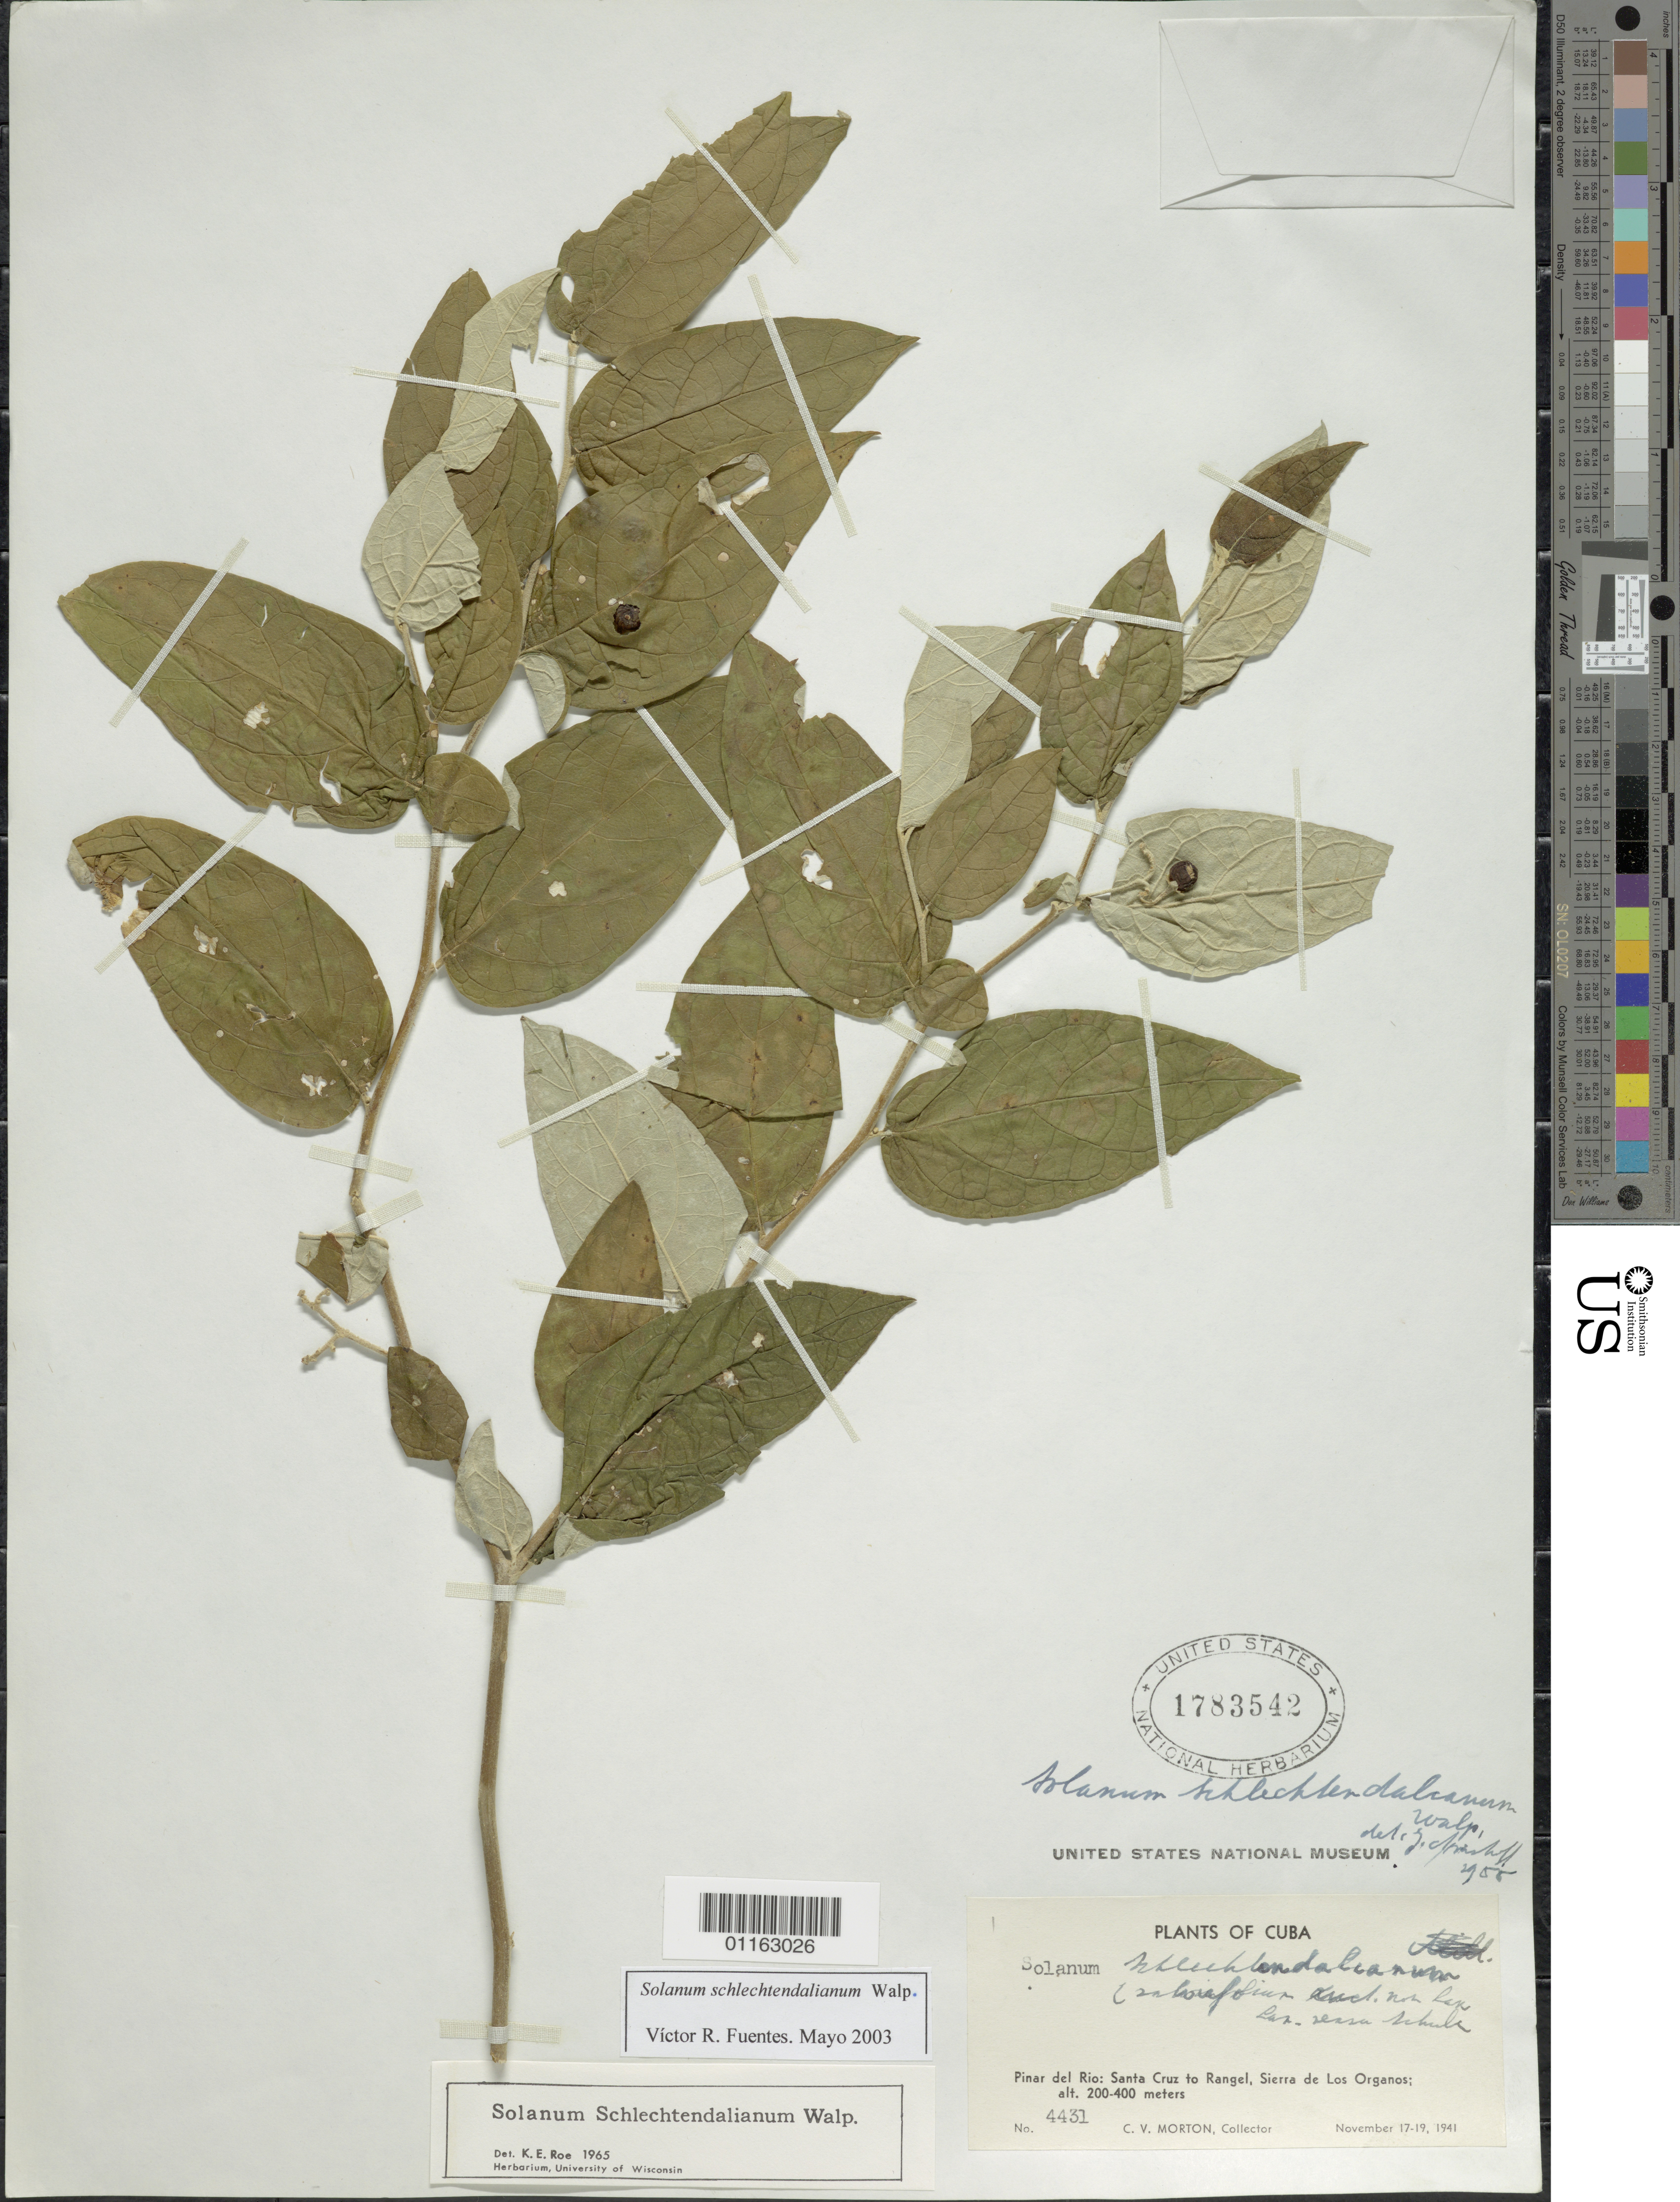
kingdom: Plantae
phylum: Tracheophyta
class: Magnoliopsida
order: Solanales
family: Solanaceae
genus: Solanum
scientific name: Solanum schlechtendalianum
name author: Walp.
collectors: C. V. Morton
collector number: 4431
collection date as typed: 17 Nov 1941 to 19 Nov 1941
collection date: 1941-11-17/1941-11-19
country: Cuba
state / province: Pinar del Rio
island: Cuba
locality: Santa Cruz to Rangel, Sierra de Los Organos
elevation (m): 200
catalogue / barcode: US 1783542